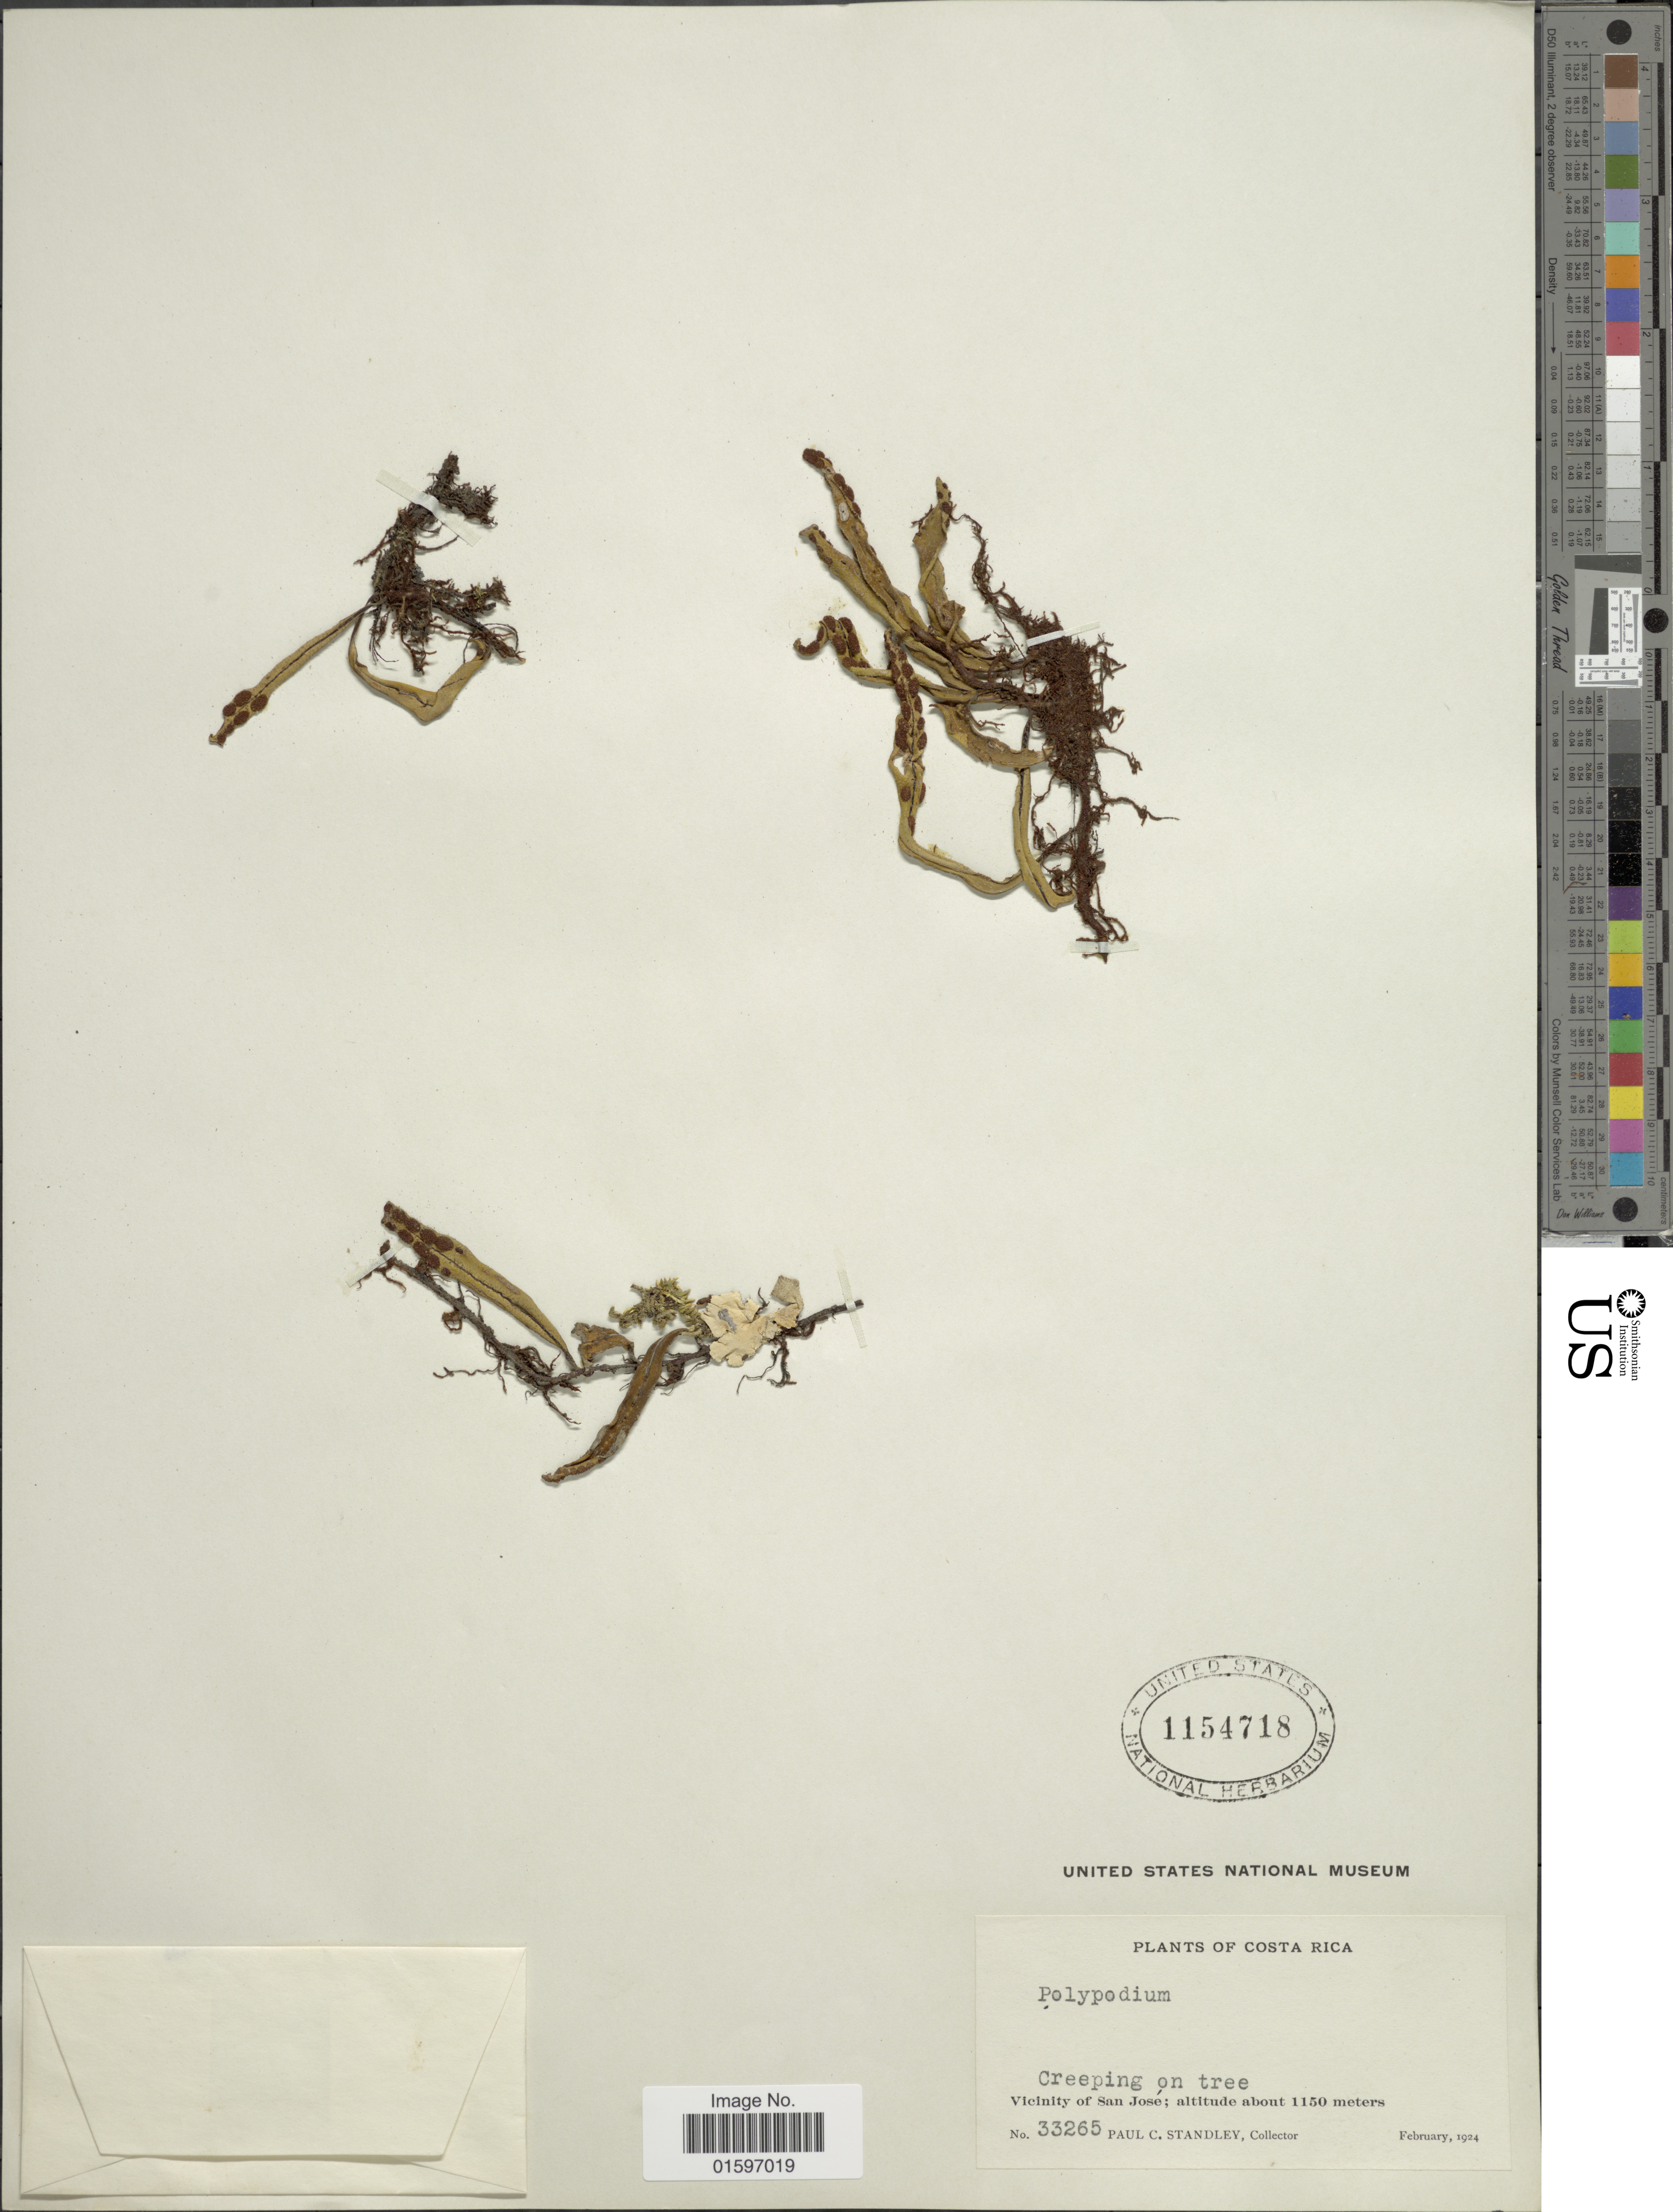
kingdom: Plantae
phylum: Tracheophyta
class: Polypodiopsida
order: Polypodiales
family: Polypodiaceae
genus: Pleopeltis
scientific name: Pleopeltis astrolepis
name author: (Liebm.) E. Fourn.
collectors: P. C. Standley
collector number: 33265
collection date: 1924-02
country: Costa Rica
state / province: San José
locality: Vicinity of San José.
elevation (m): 1150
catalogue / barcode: US 1154718